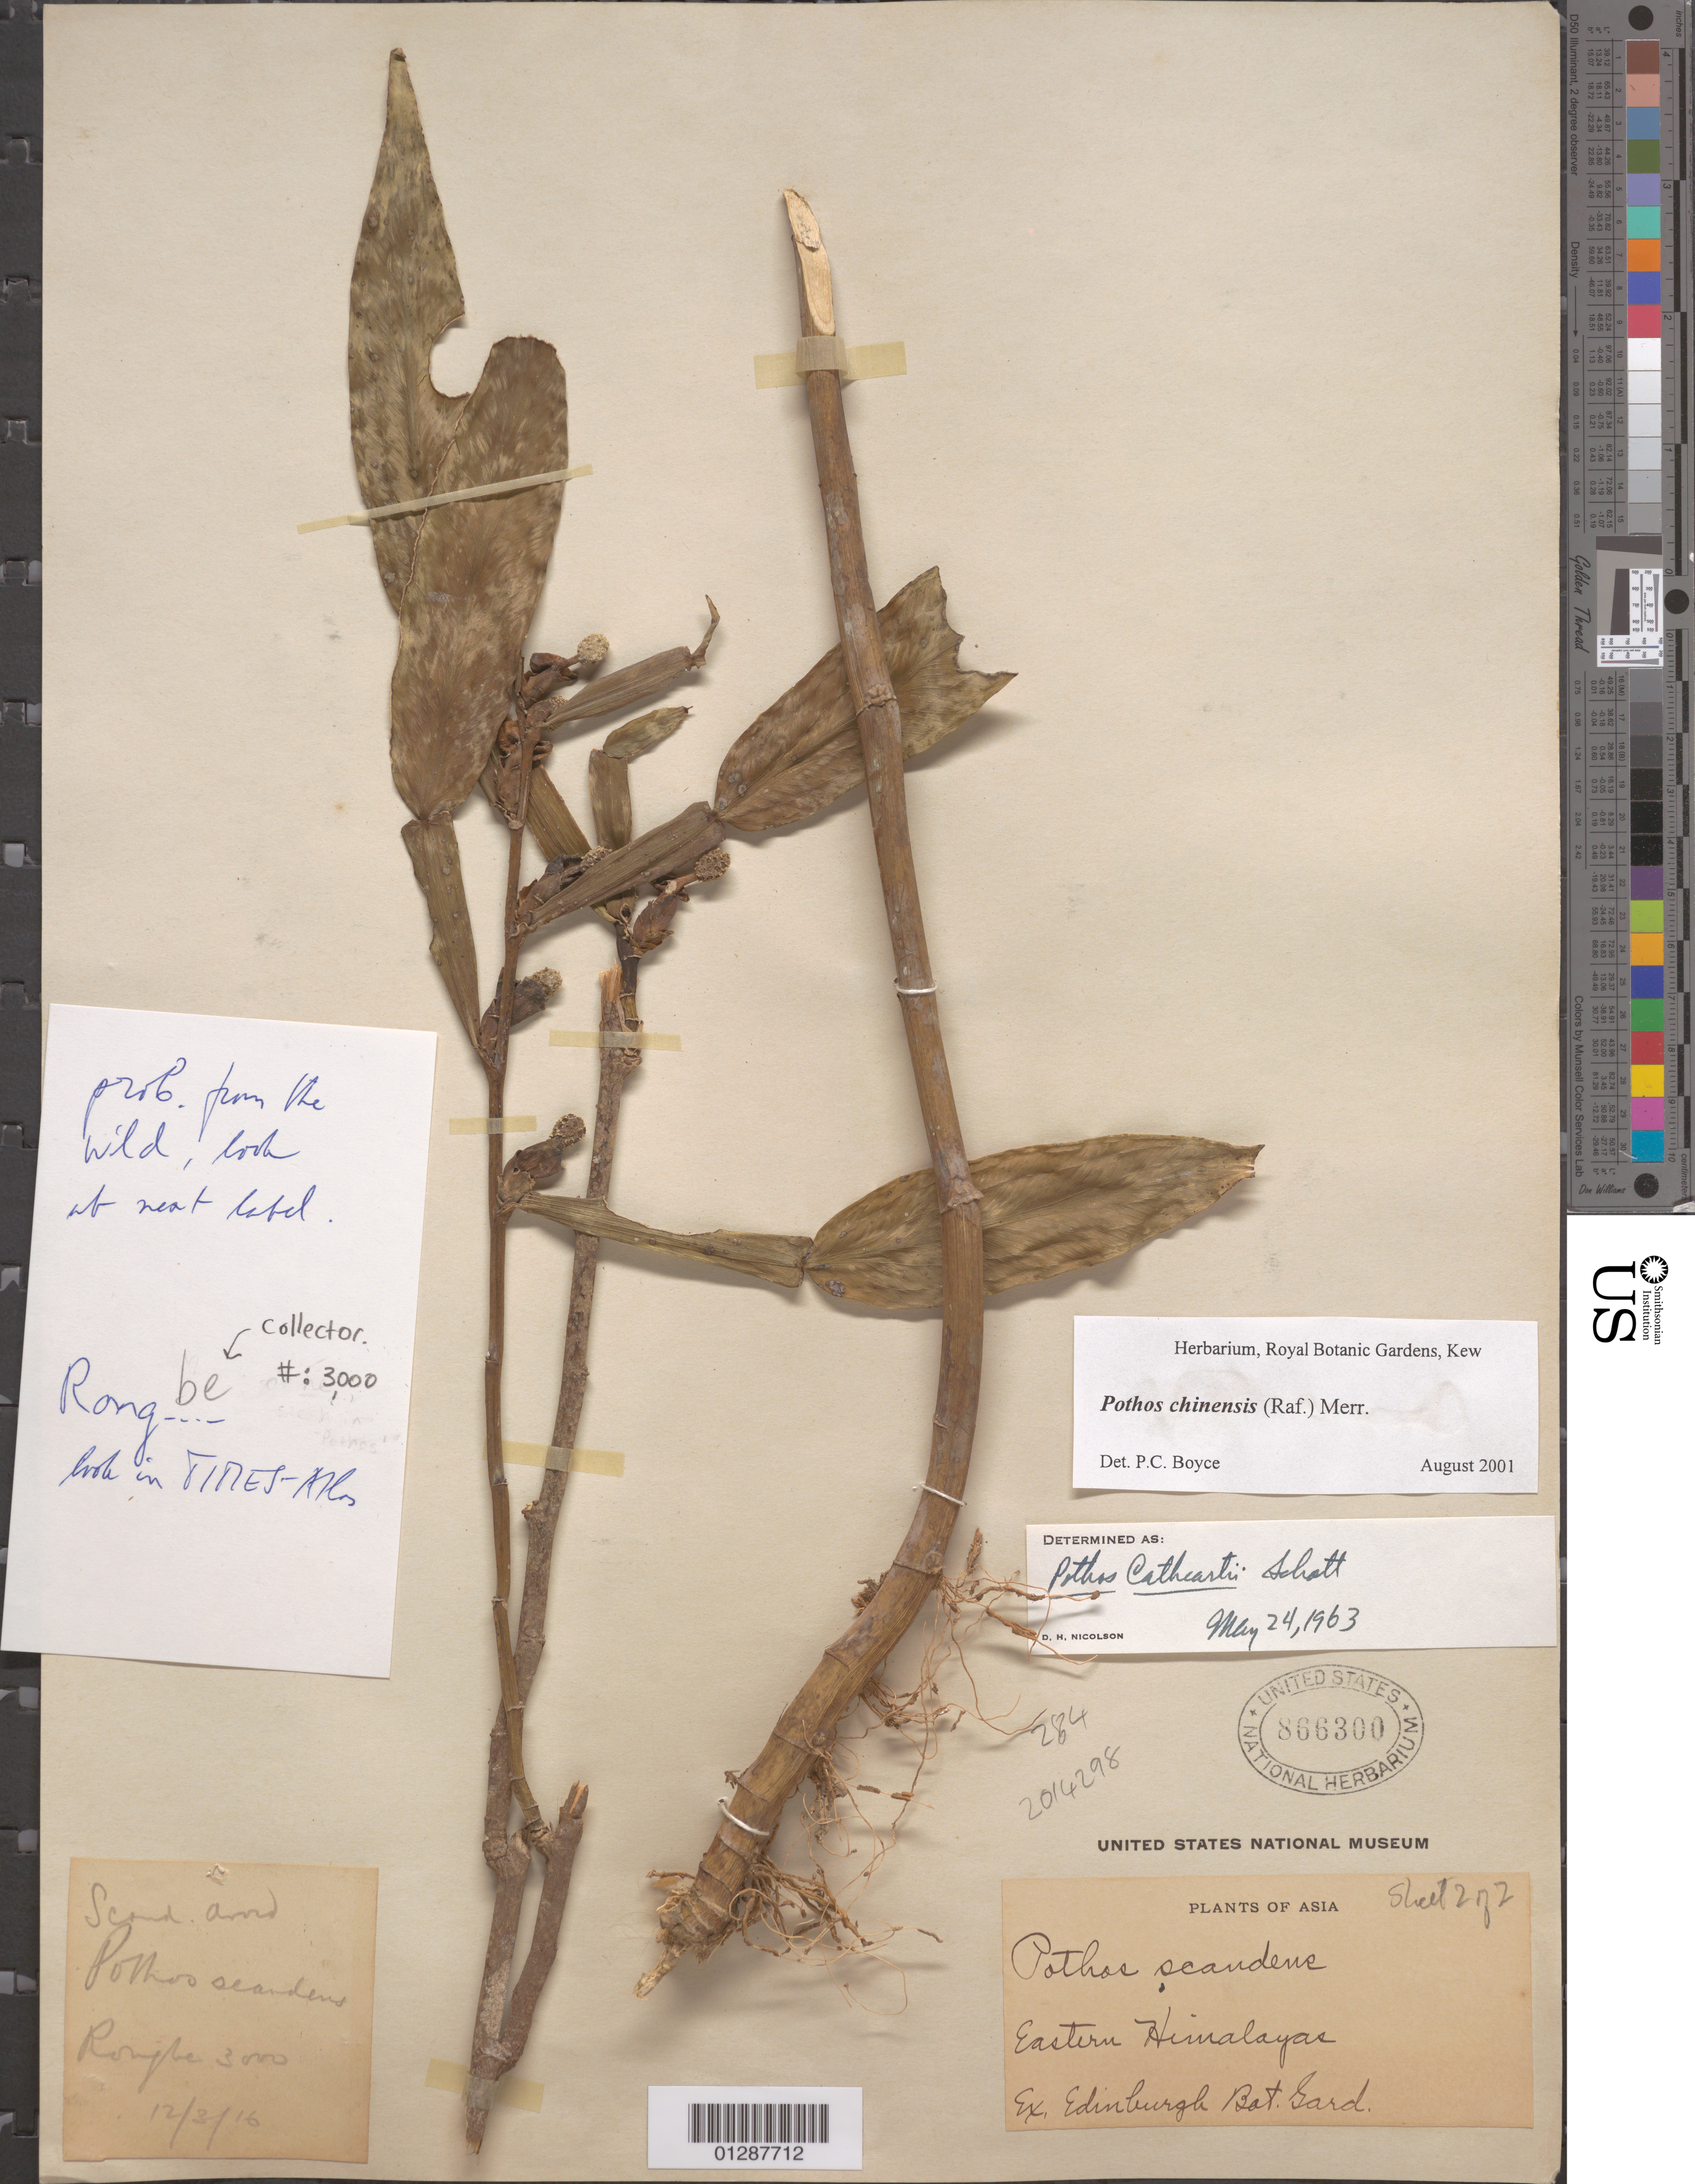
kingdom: Plantae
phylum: Tracheophyta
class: Liliopsida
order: Alismatales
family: Araceae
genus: Pothos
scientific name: Pothos chinensis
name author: (Raf.) Merr.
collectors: Ex Edinburgh Bot. Gard.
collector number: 3000*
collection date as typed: Transcribed d/m/y: 12/3/16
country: India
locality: Asia. Eastern Himalayas. Ronghe.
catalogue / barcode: US 866300